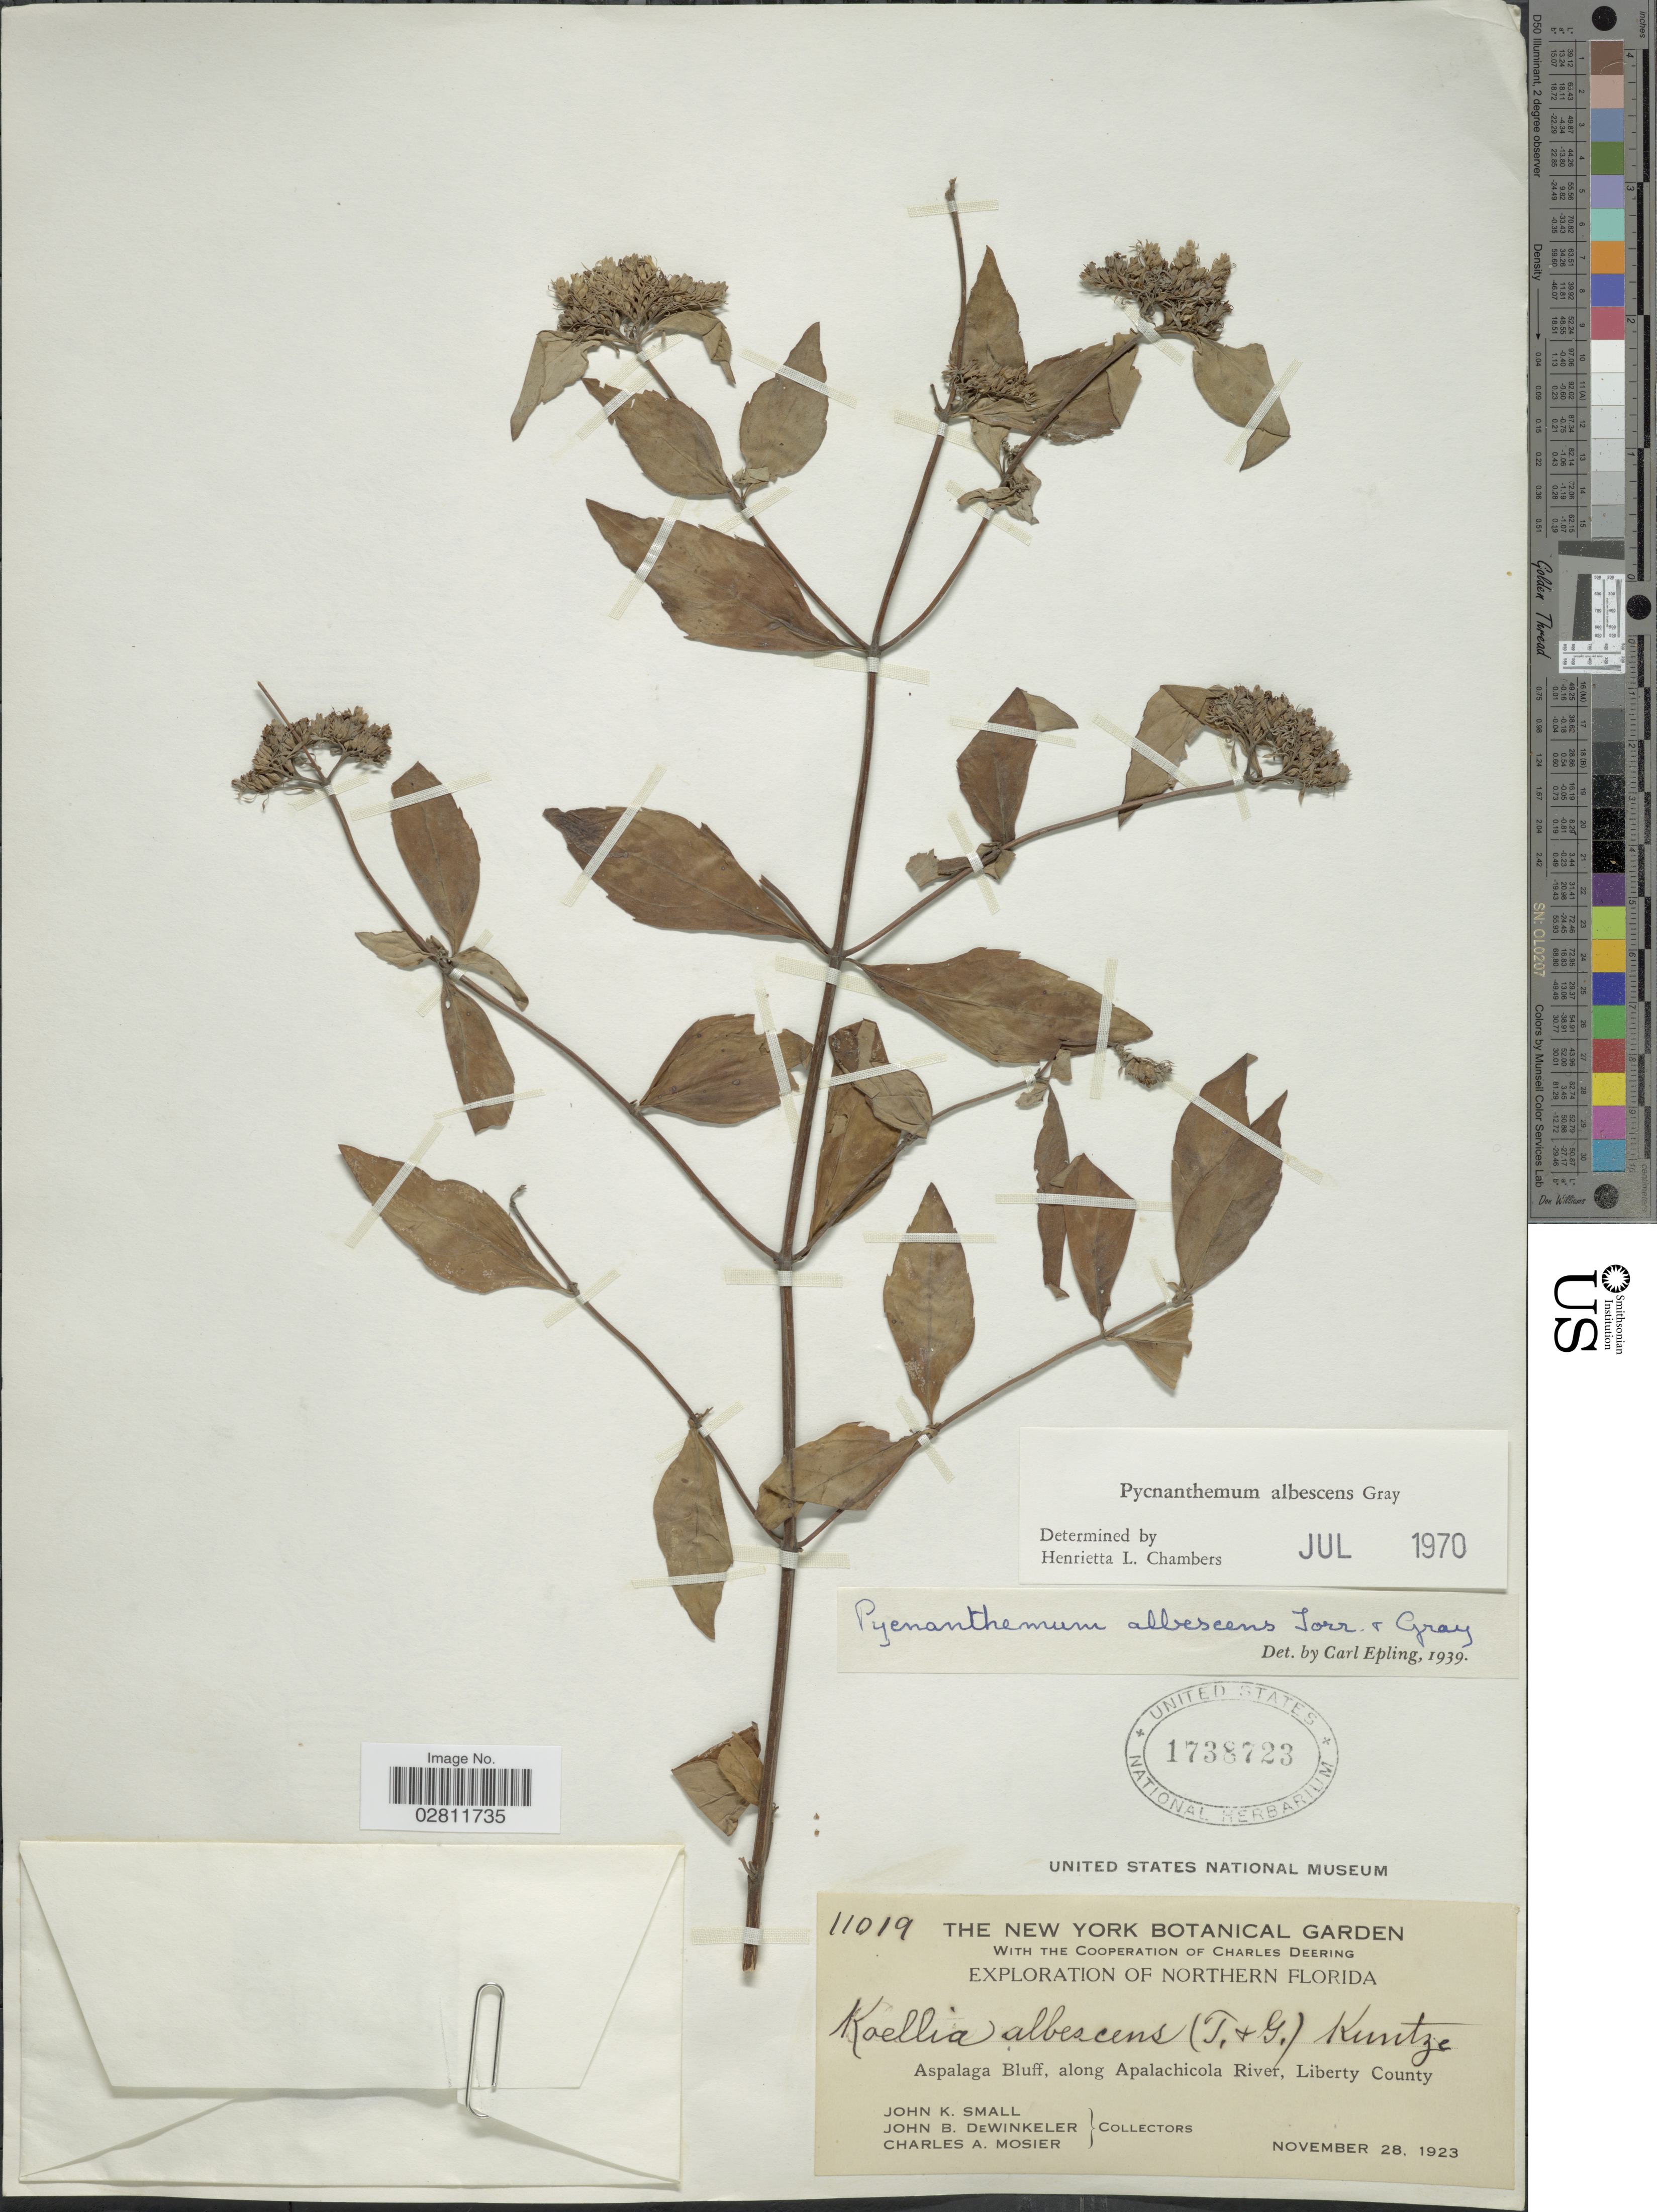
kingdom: Plantae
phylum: Tracheophyta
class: Magnoliopsida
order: Lamiales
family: Lamiaceae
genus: Pycnanthemum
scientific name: Pycnanthemum albescens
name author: Torr. & A. Gray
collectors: J. K. Small, J. B. Dewinkeler & C. A. Mosier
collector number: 11019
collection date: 1923-11-28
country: United States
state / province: Florida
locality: Northern Florida. Aspalaga Bluff, along Apalachicola River, Liberty County.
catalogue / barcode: US 1738723